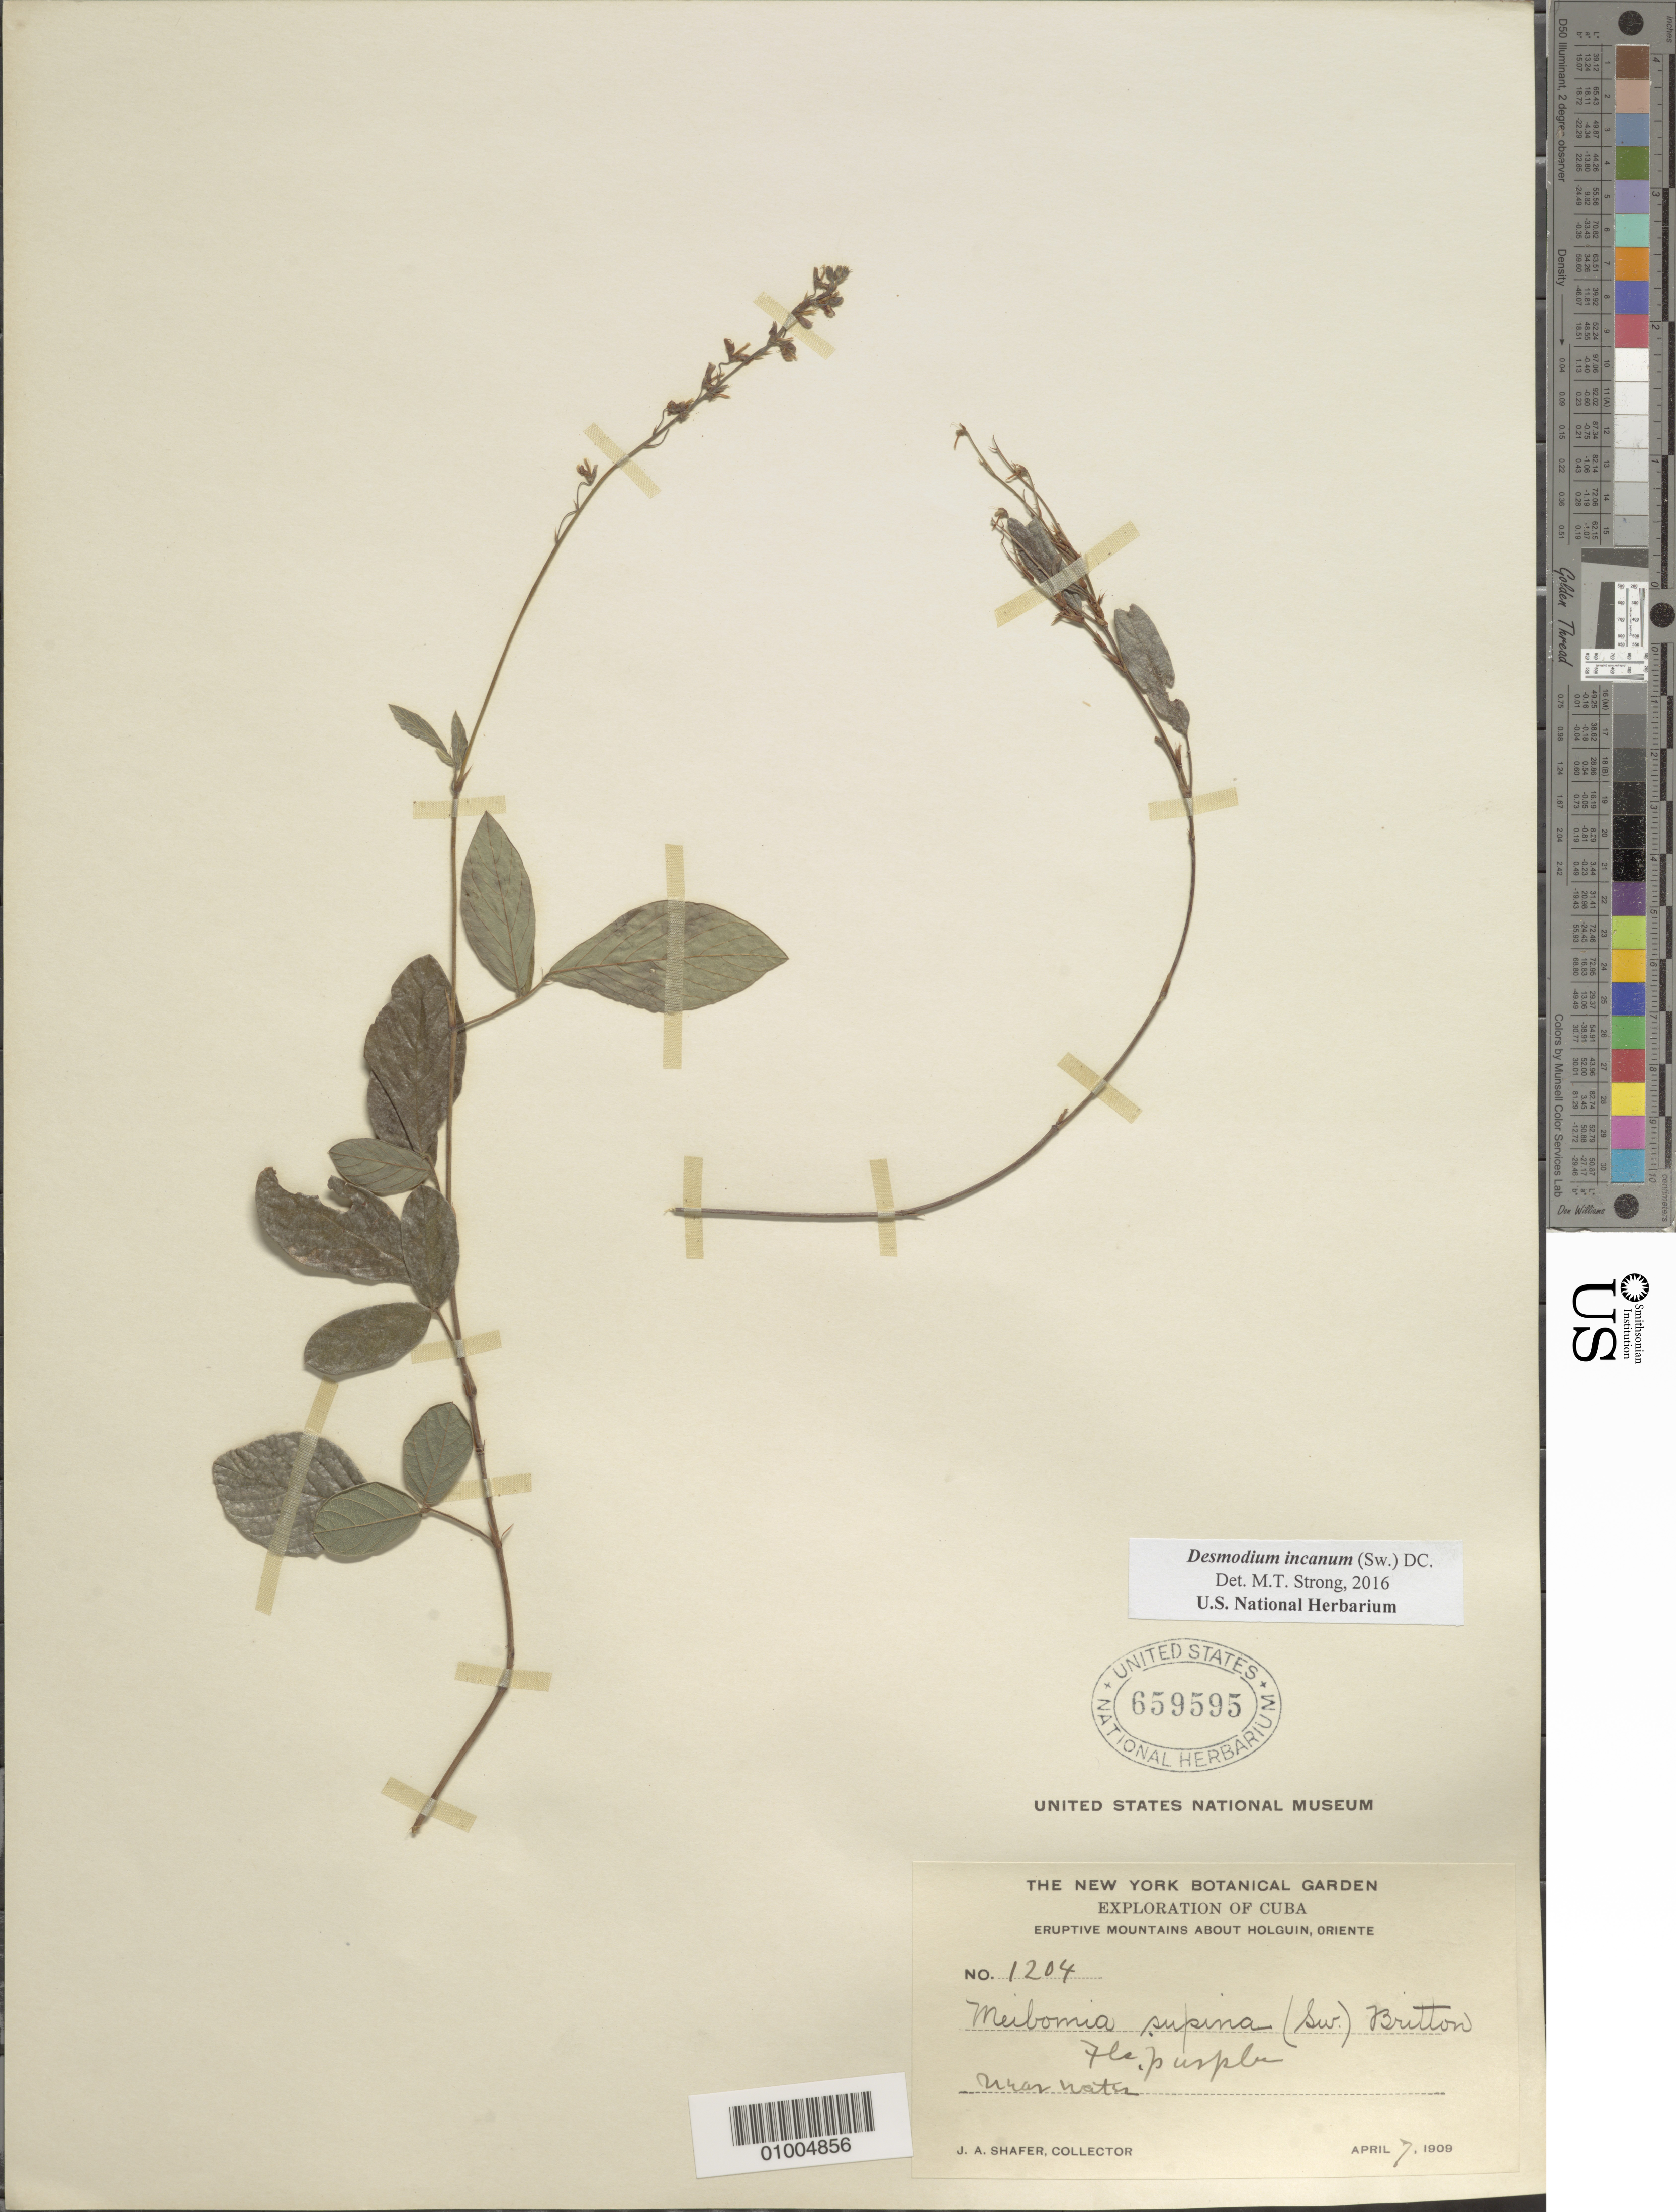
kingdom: Plantae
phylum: Tracheophyta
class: Magnoliopsida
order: Fabales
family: Fabaceae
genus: Desmodium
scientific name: Desmodium incanum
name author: (Sw.) DC.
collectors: J. A. Shafer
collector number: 1204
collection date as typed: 07 Apr 1909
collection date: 1909-04-07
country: Cuba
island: Cuba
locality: Oriente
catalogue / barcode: US 659595